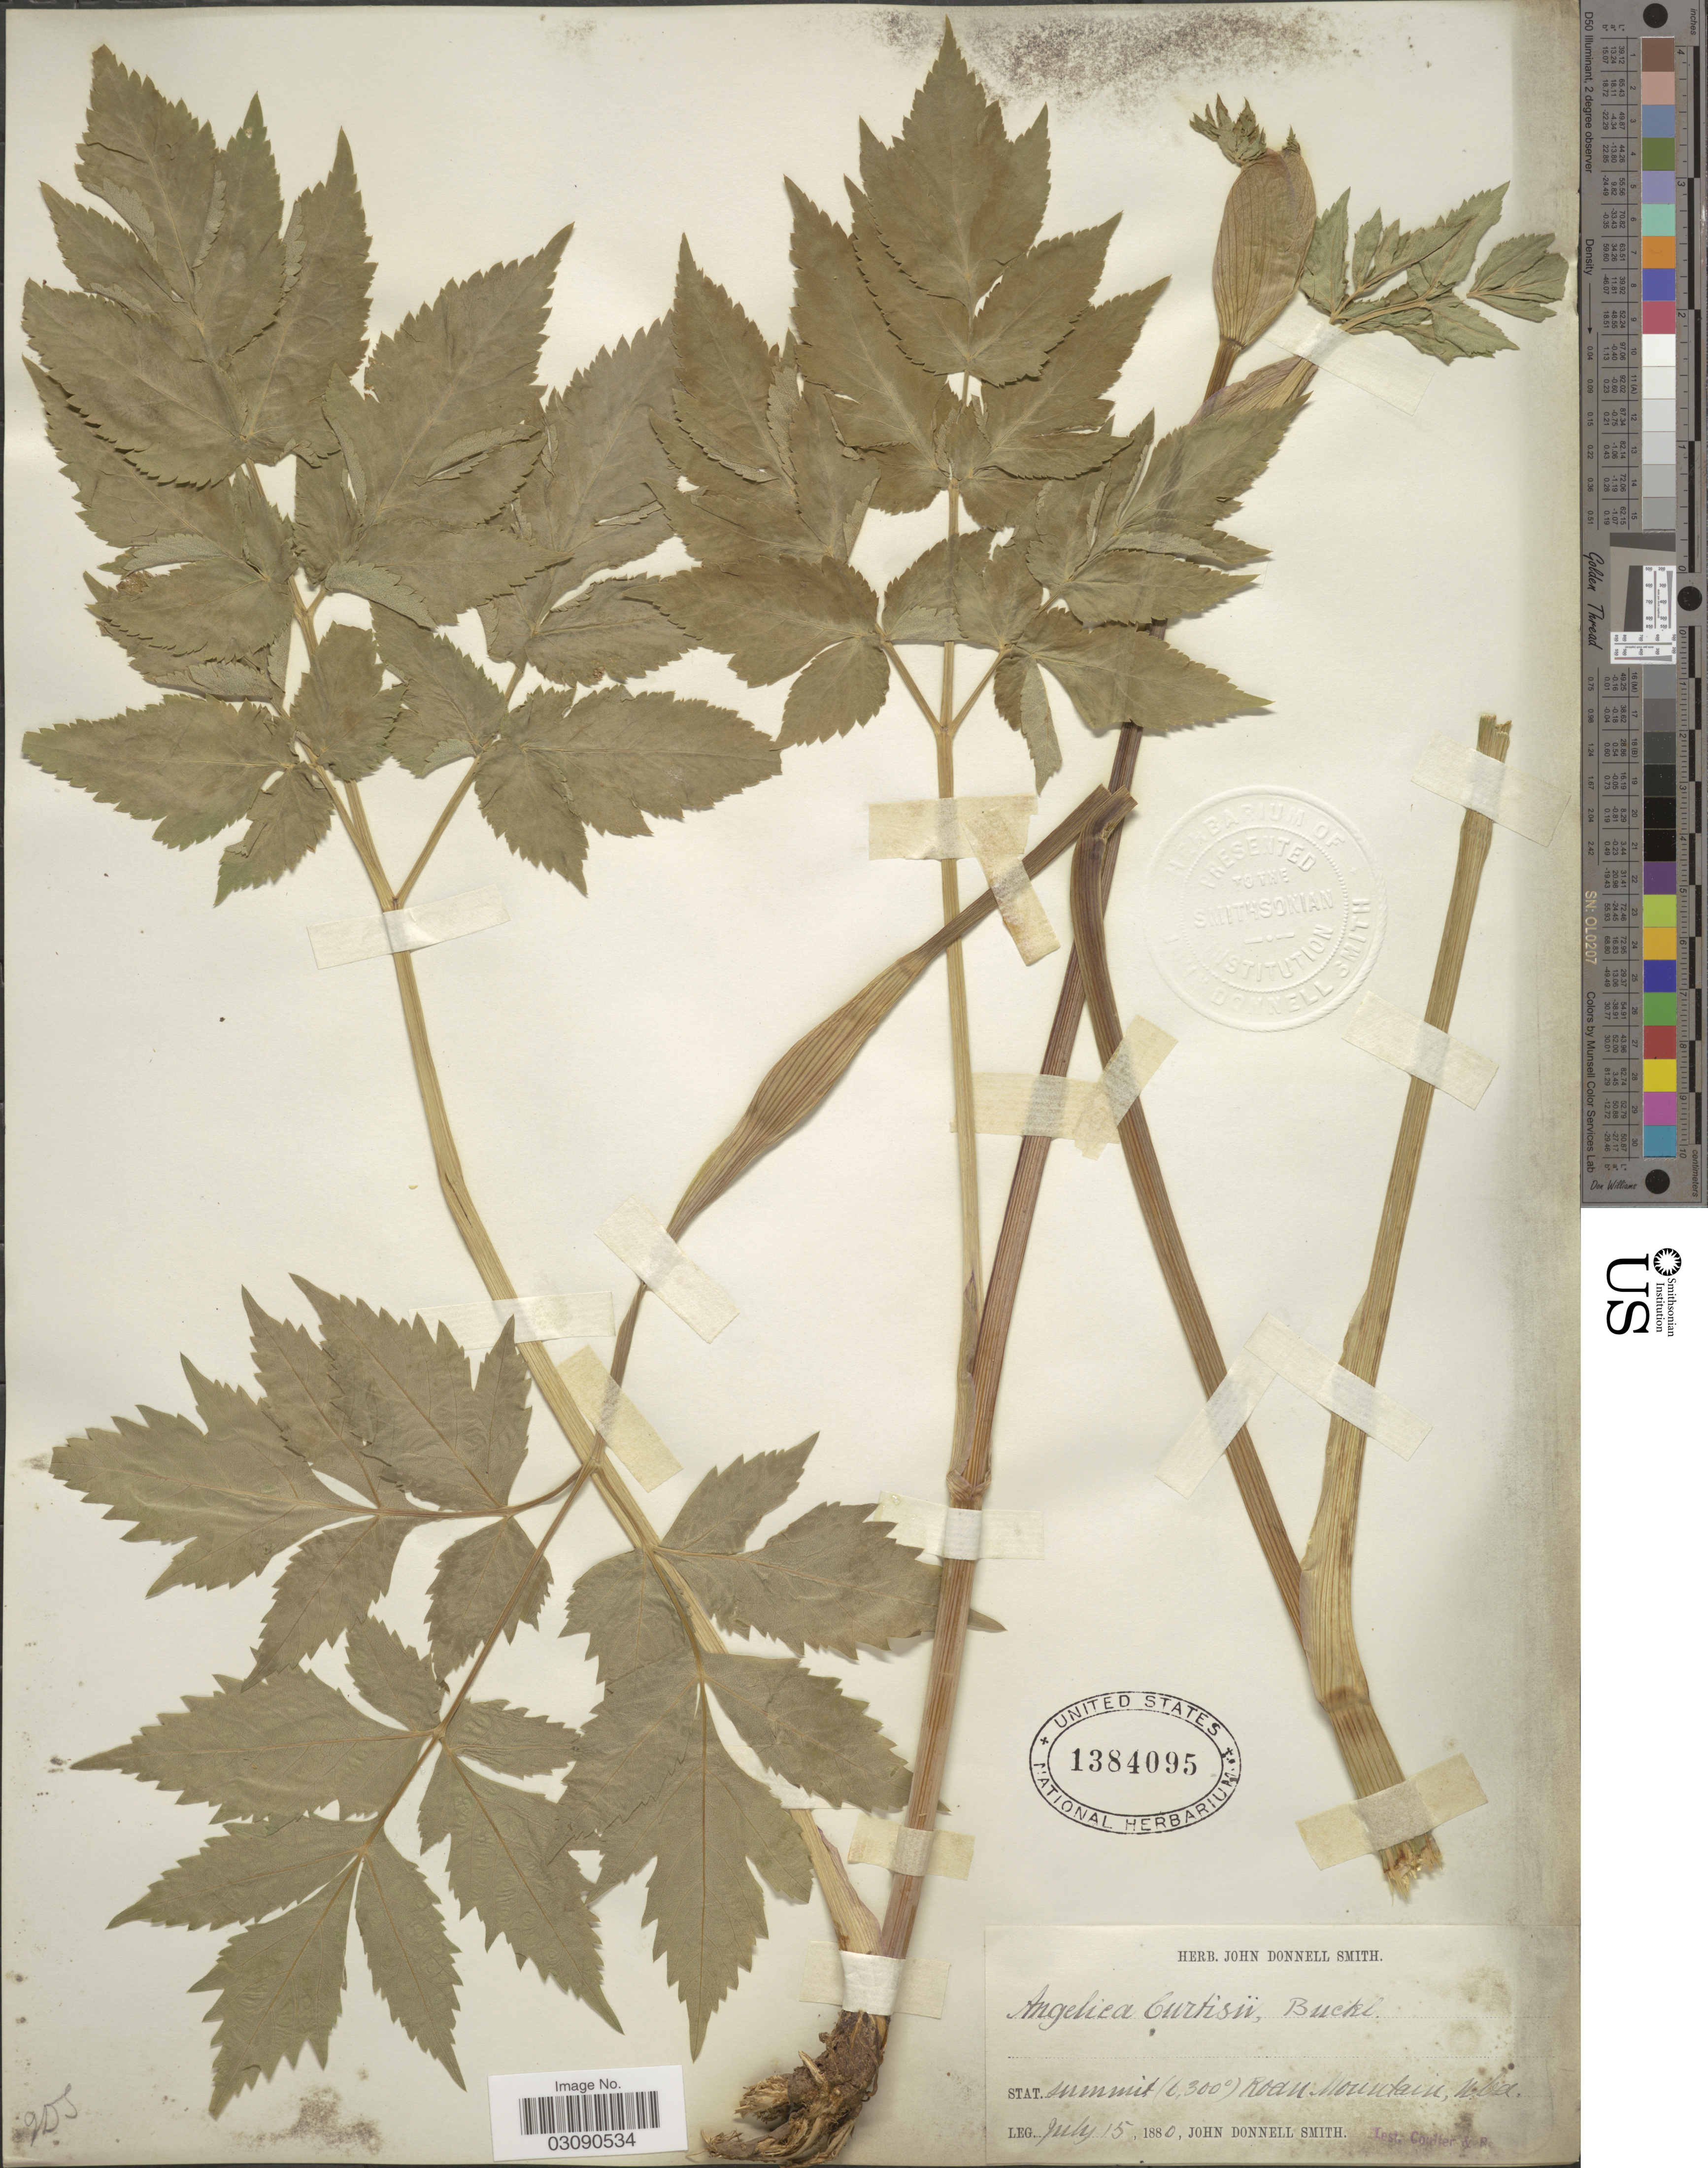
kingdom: Plantae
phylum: Tracheophyta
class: Magnoliopsida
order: Apiales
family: Apiaceae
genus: Angelica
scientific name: Angelica triquinata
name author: Michx.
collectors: J. Donnell Smith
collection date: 1880-07-15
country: United States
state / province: North Carolina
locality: Stat. summit Roan Mountain.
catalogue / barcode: US 1384095